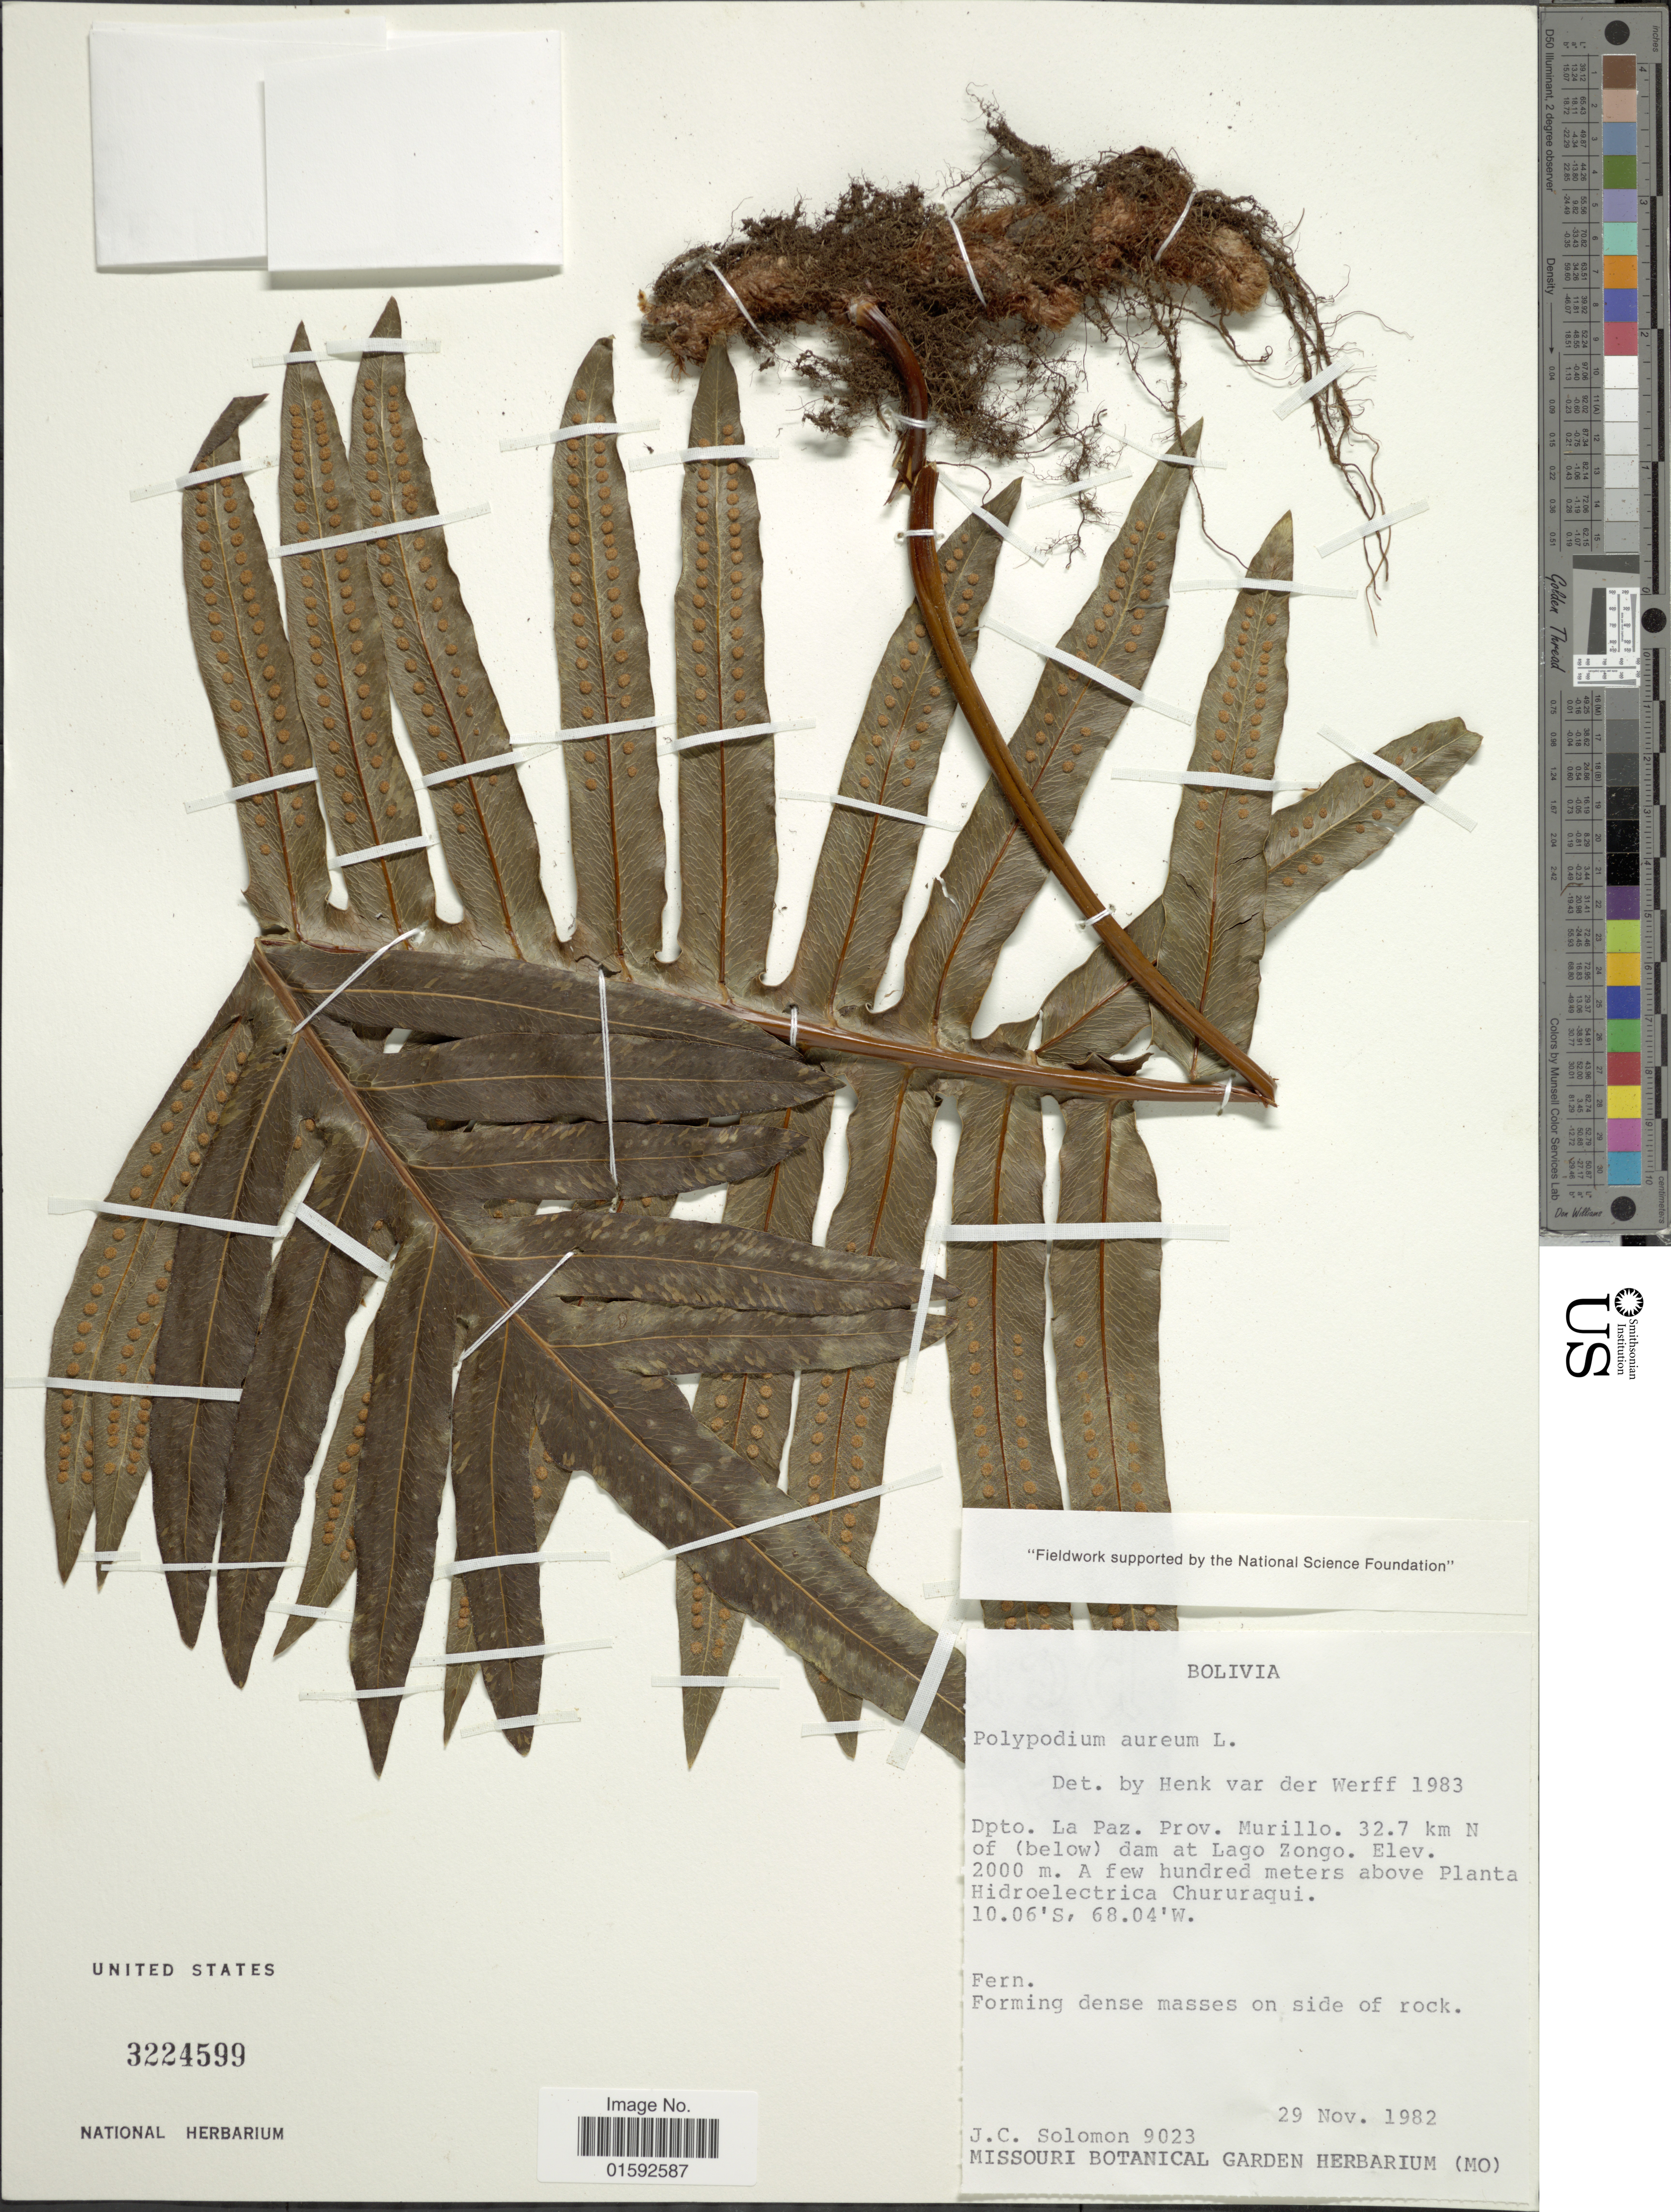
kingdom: Plantae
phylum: Tracheophyta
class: Polypodiopsida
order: Polypodiales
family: Polypodiaceae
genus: Phlebodium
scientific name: Phlebodium pseudoaureum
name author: (Cav.) Lellinger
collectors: J. C. Solomon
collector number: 9023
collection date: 1982-11-29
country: Bolivia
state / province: La Paz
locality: Bolivia, Dpto. La Paz. Prov. Murillo, 32.7 km N of (below) dam at Lago Zongo.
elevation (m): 2000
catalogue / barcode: US 3224599